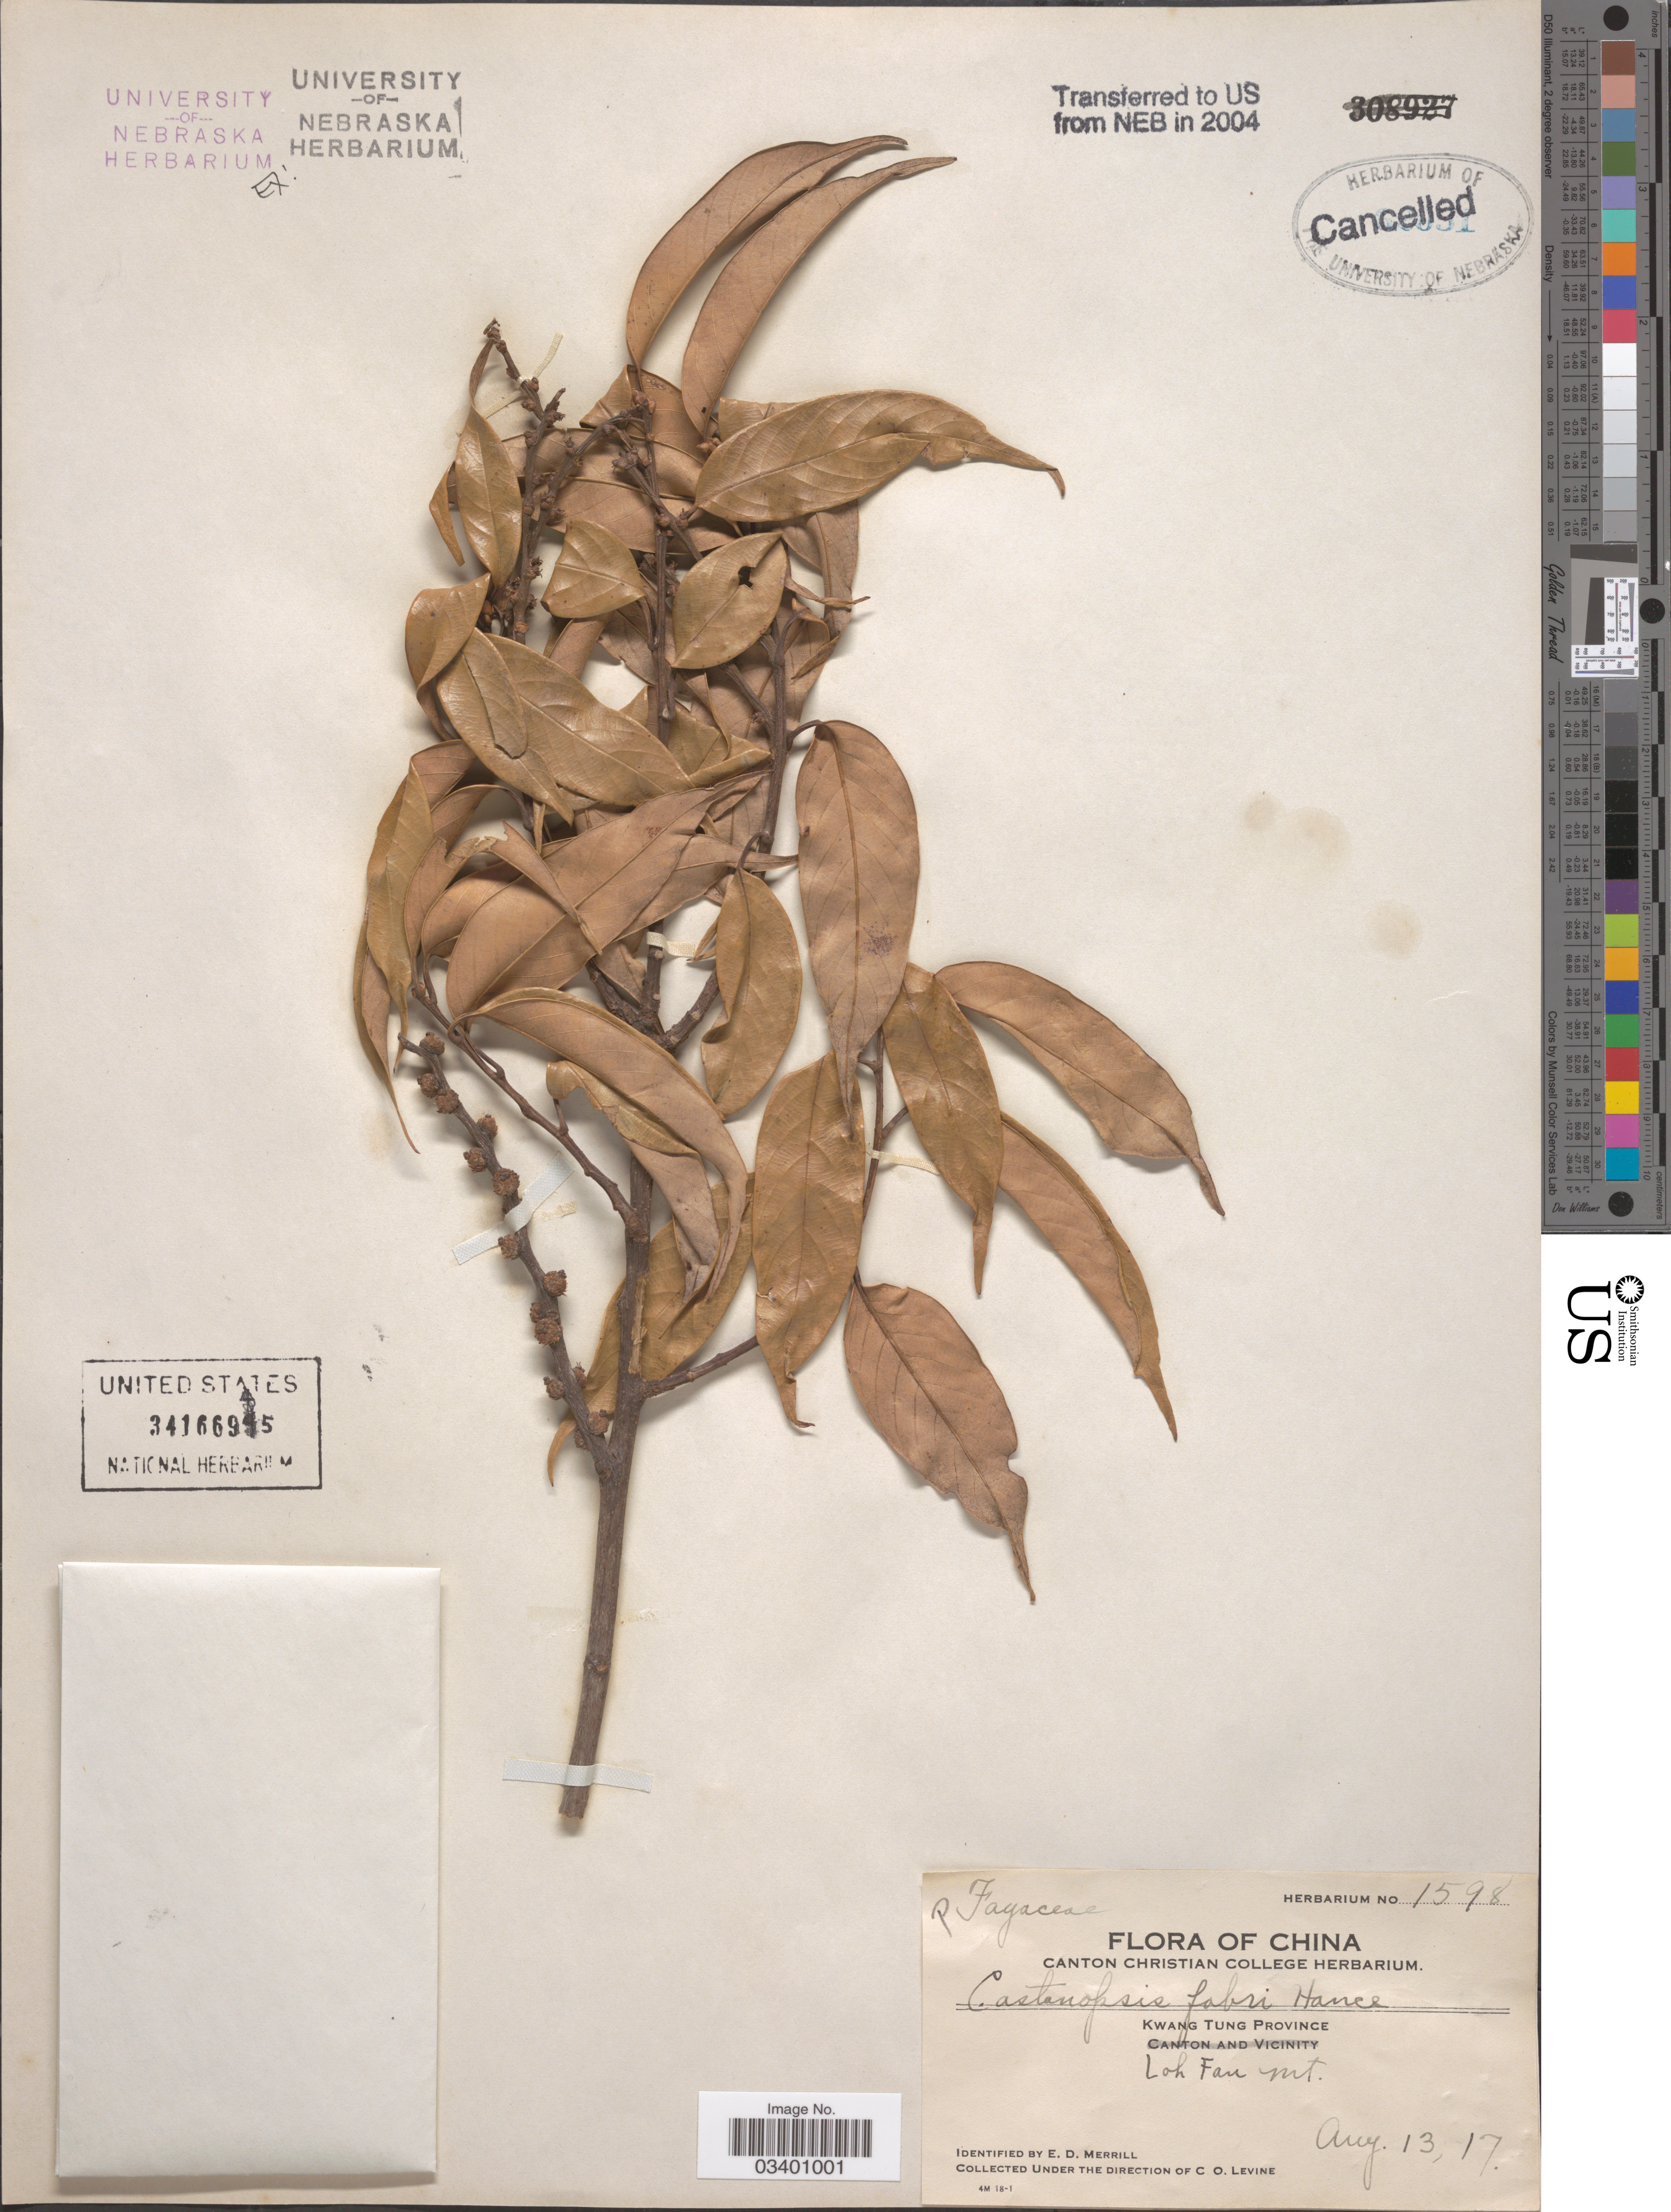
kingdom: Plantae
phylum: Tracheophyta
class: Magnoliopsida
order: Fagales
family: Fagaceae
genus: Castanopsis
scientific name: Castanopsis faberi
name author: Hance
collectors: C. O. Levine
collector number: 1598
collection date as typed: Transcribed d/m/y: 13/8/17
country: China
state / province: Guangdong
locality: Kwang Tung Province. Loh Fau Mt.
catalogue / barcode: US 3416695